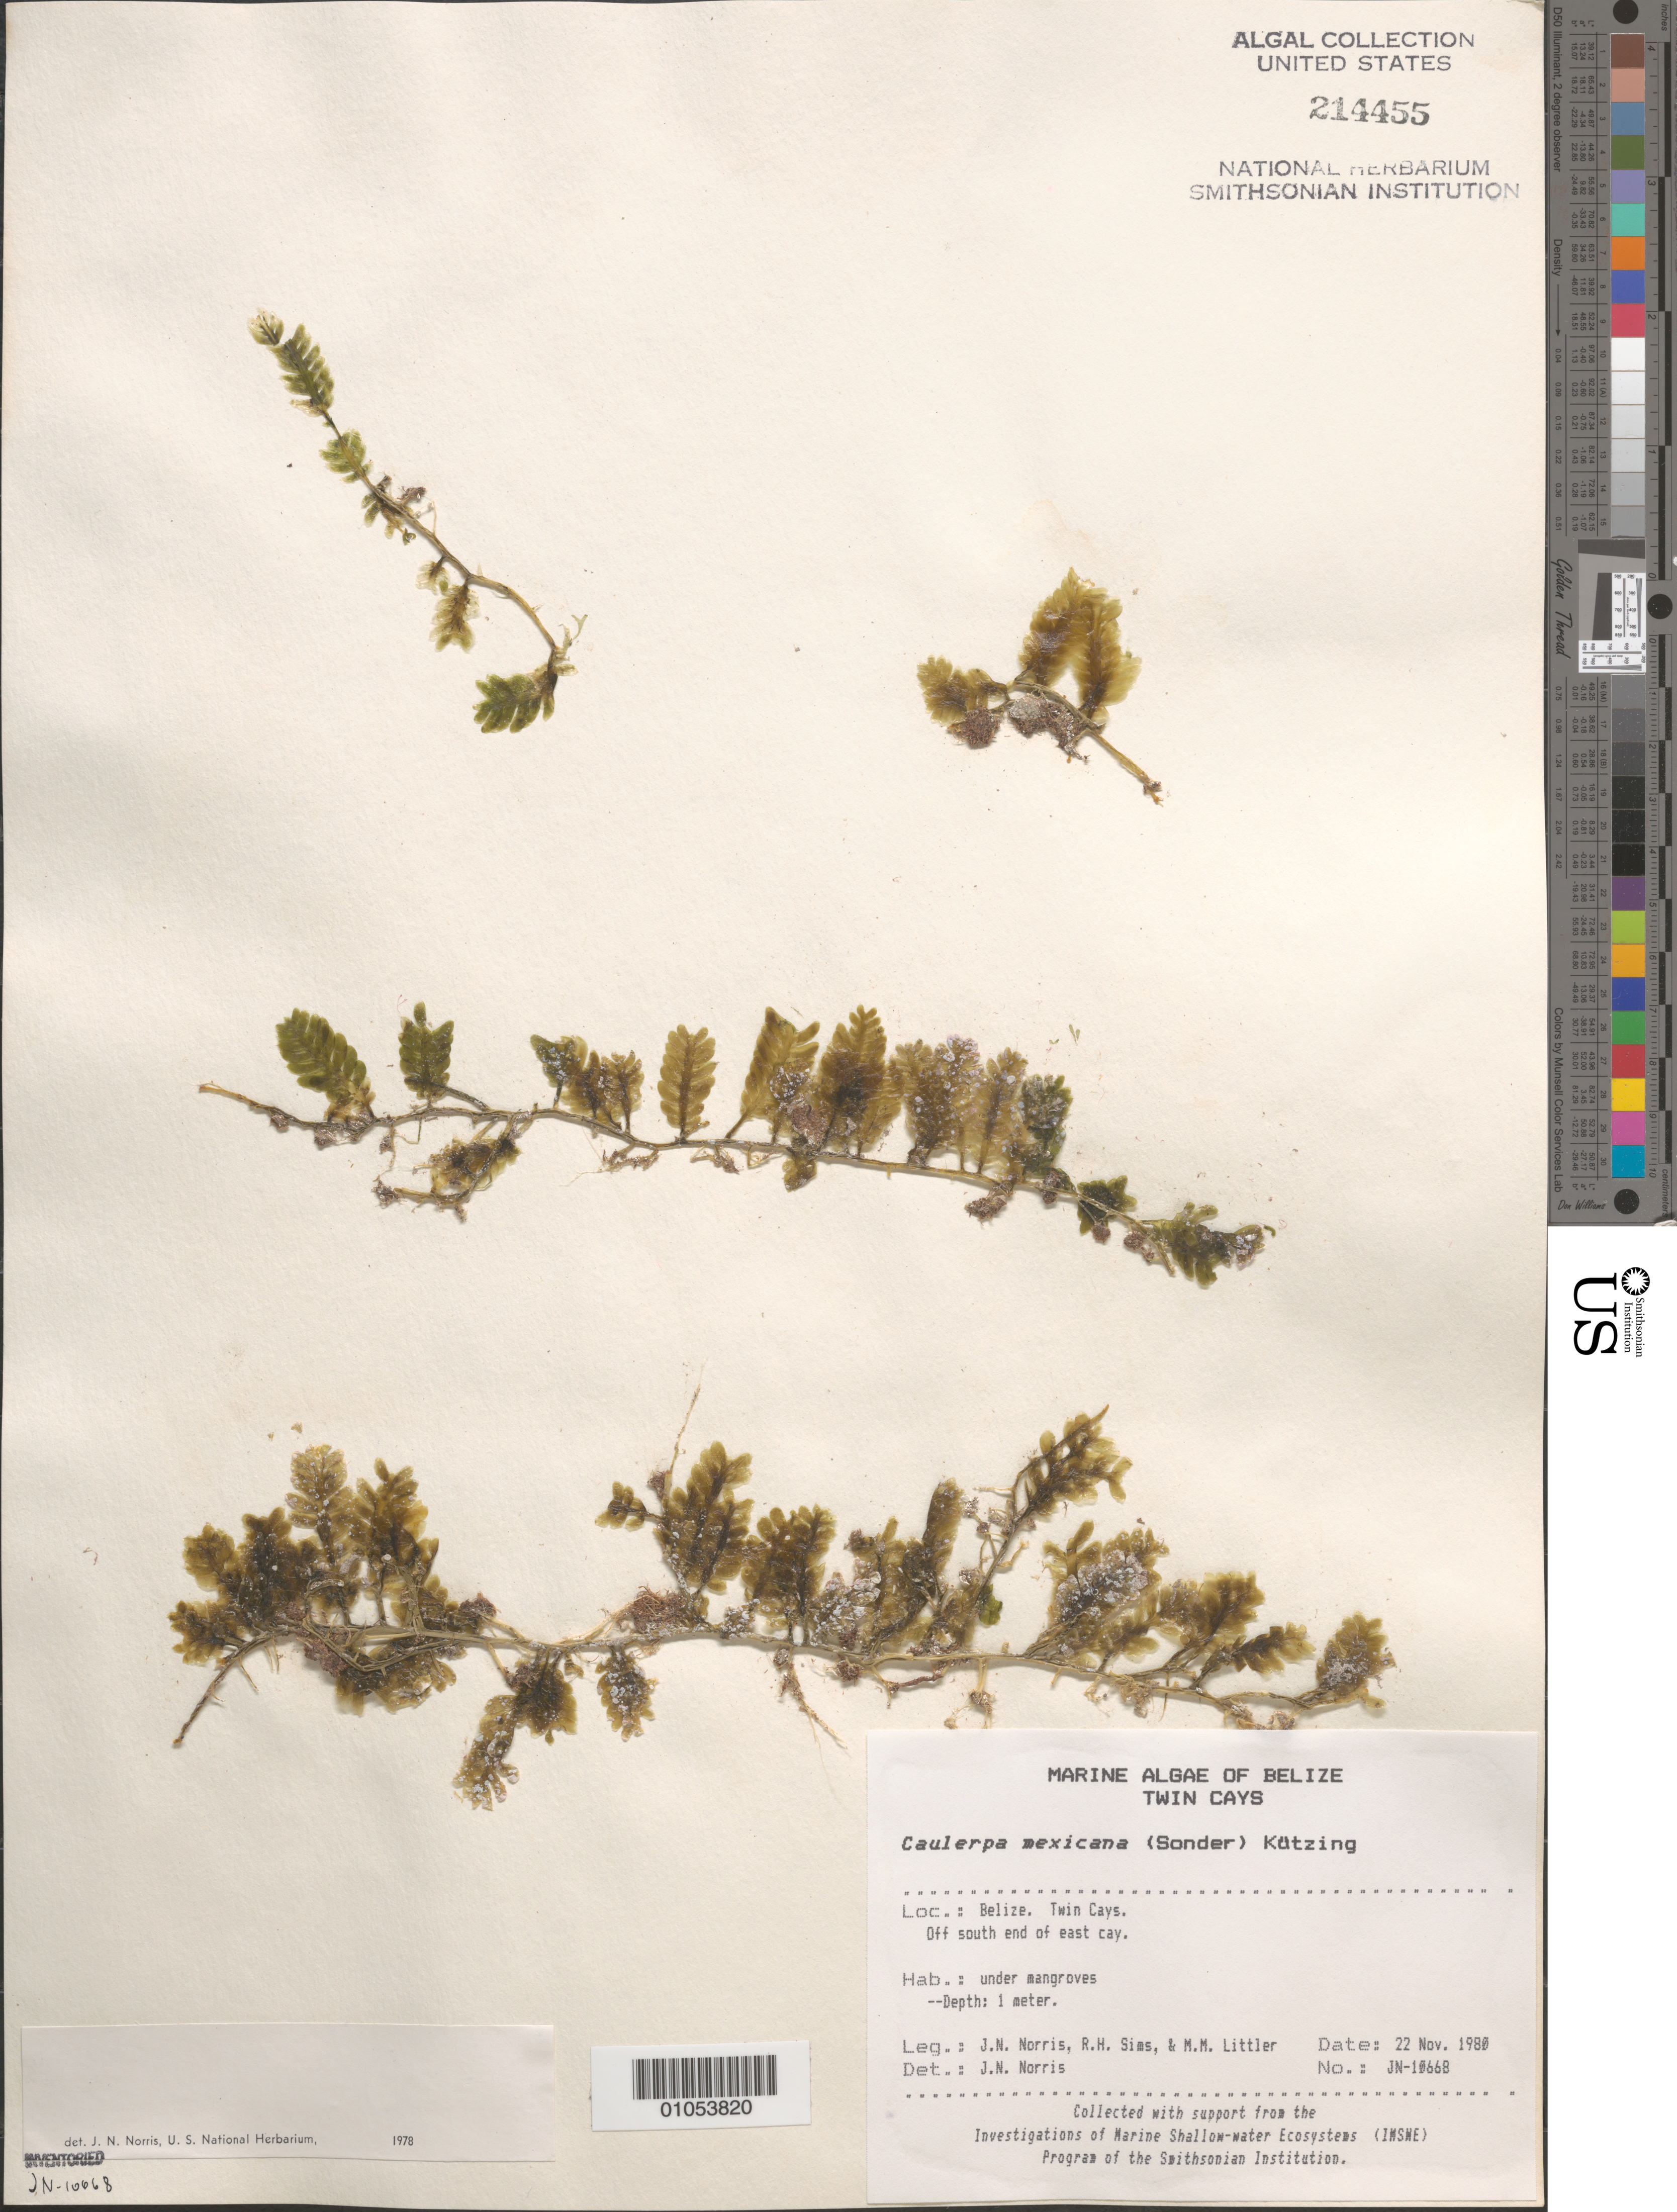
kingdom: Plantae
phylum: Chlorophyta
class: Ulvophyceae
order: Bryopsidales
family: Caulerpaceae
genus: Caulerpa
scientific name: Caulerpa mexicana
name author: Sond. ex Kütz.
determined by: Norris, James N.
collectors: J. N. Norris, R. H. Sims & M. M. Littler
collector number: JN-10668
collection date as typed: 22 Nov 1980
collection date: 1980-11-22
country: Belize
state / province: Stann Creek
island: East Cay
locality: Off south end of east cay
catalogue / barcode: US 214455